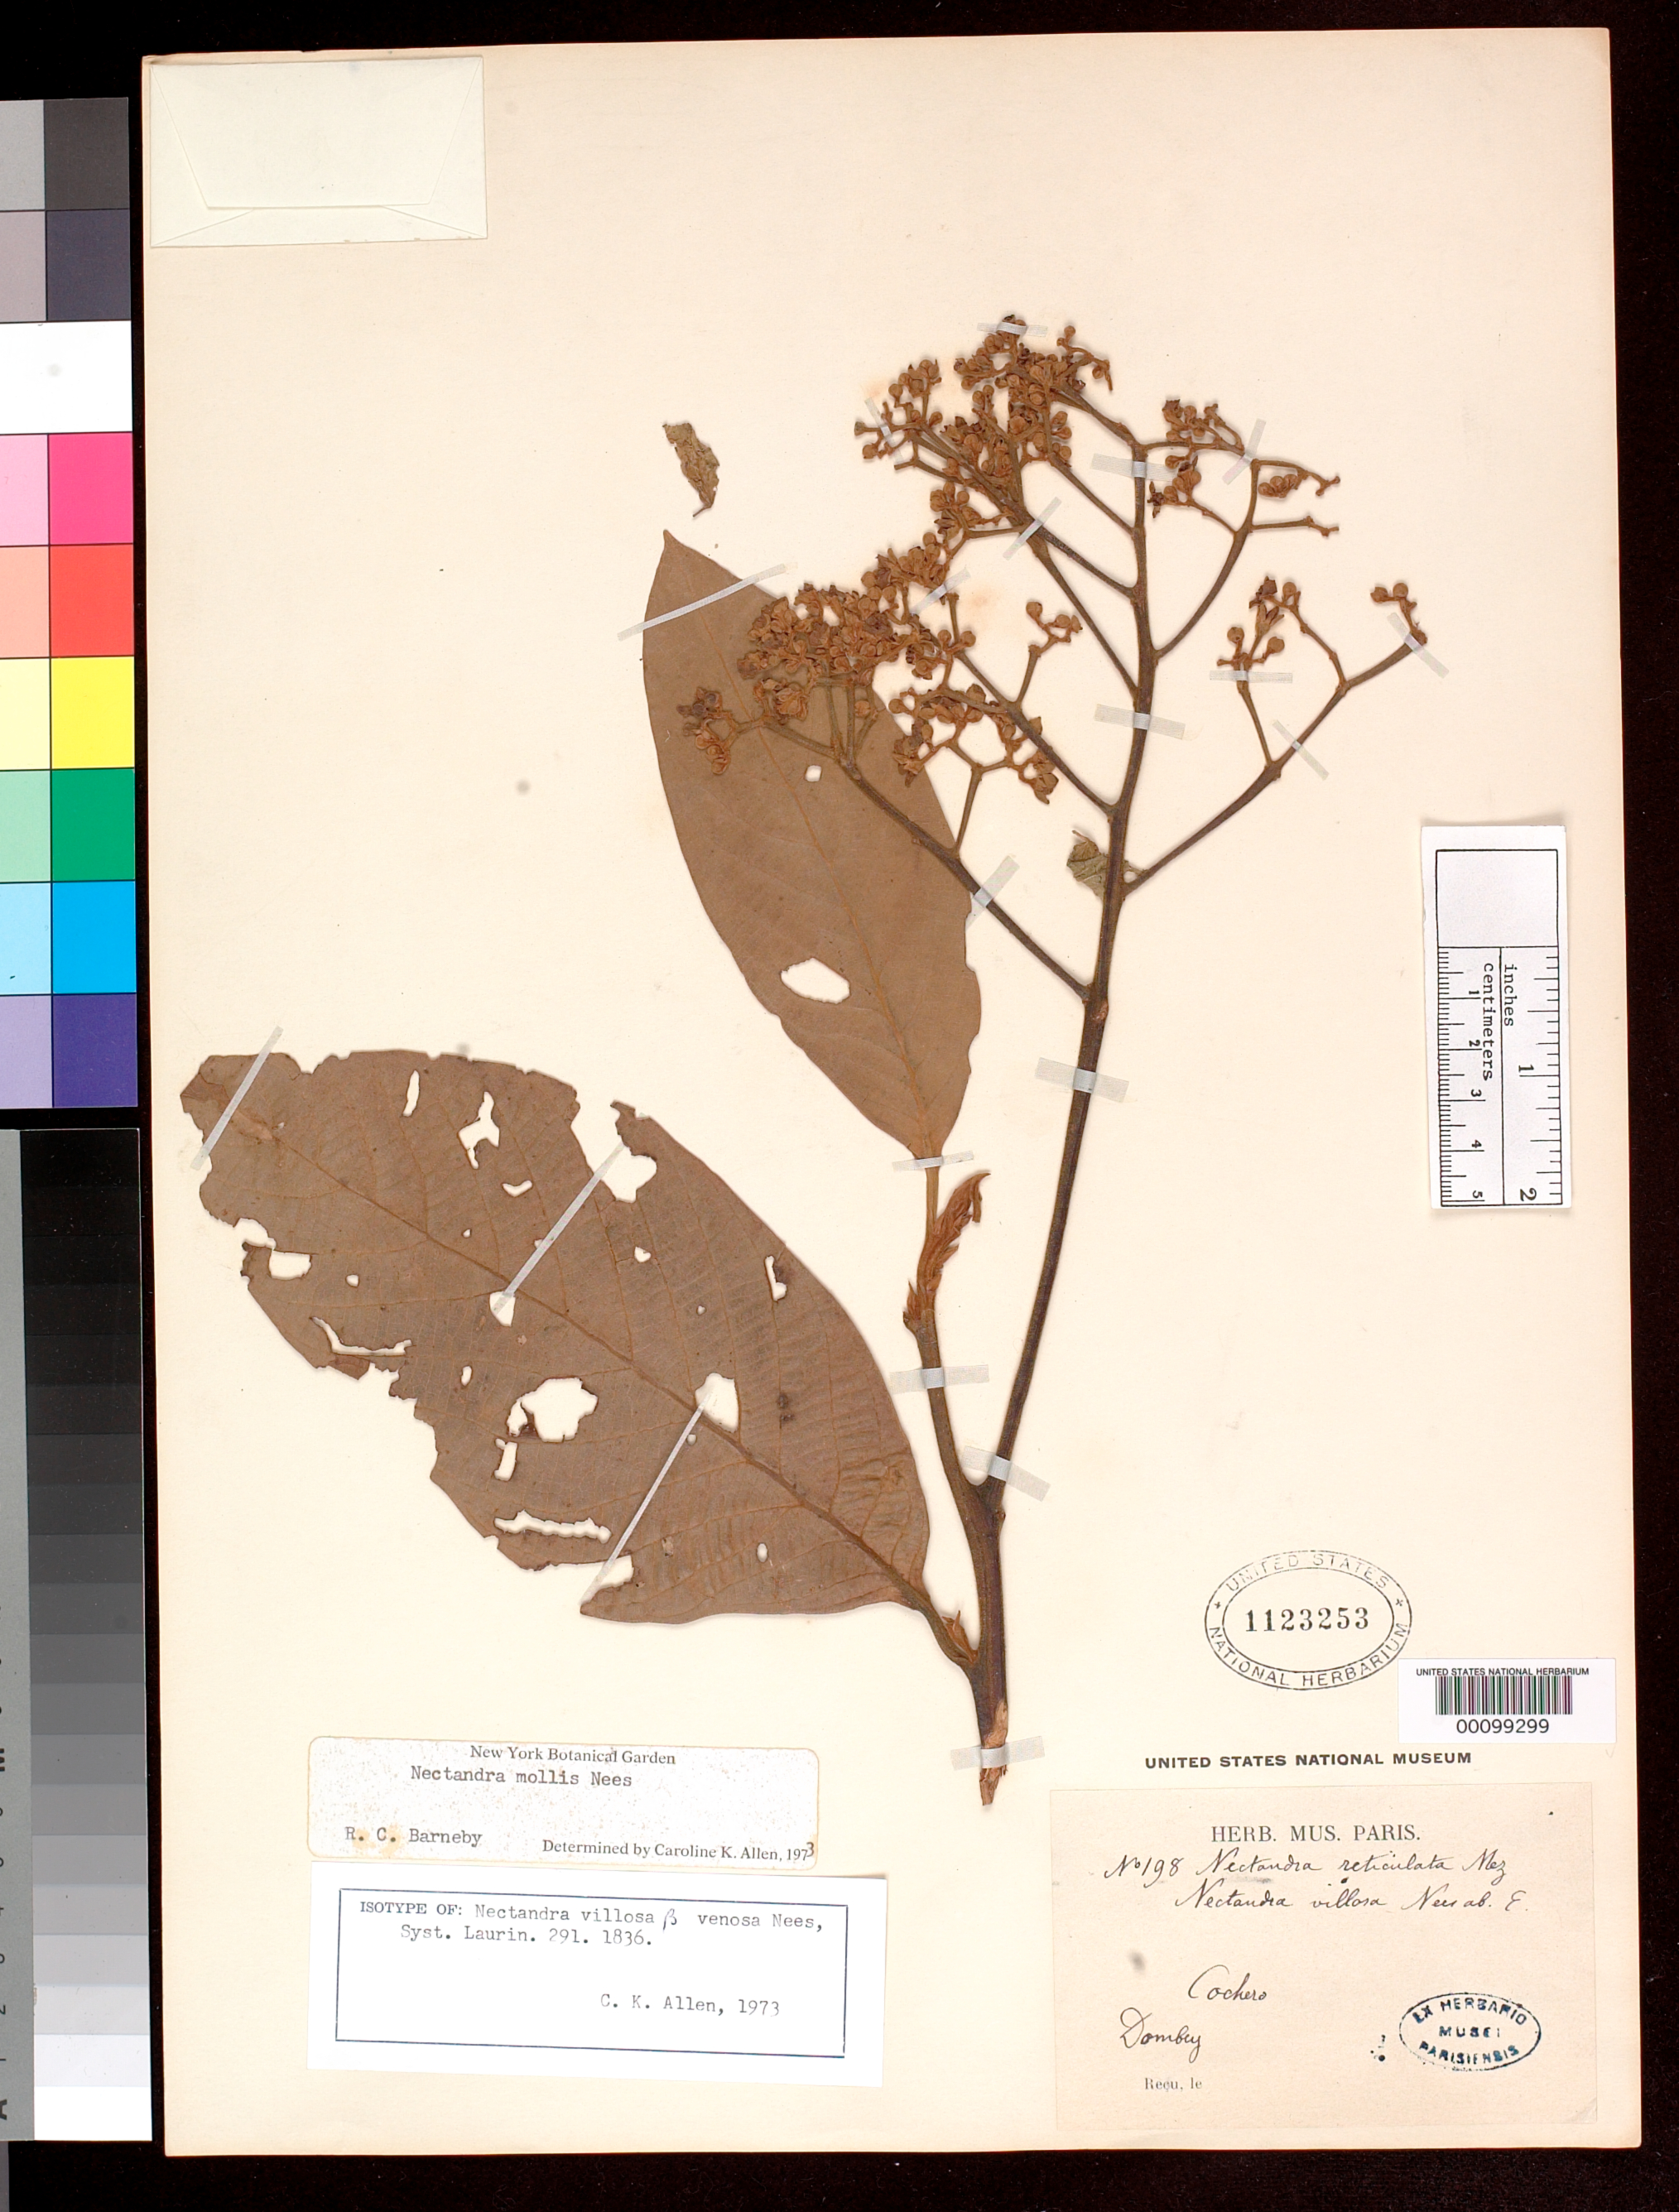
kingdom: Plantae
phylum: Tracheophyta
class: Magnoliopsida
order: Laurales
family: Lauraceae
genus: Nectandra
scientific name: Nectandra villosa var. venosa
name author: Nees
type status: Isotype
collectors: J. Dombey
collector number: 198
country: Peru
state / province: Huánuco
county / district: Huánuco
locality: "Cochero"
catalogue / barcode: US 1123253